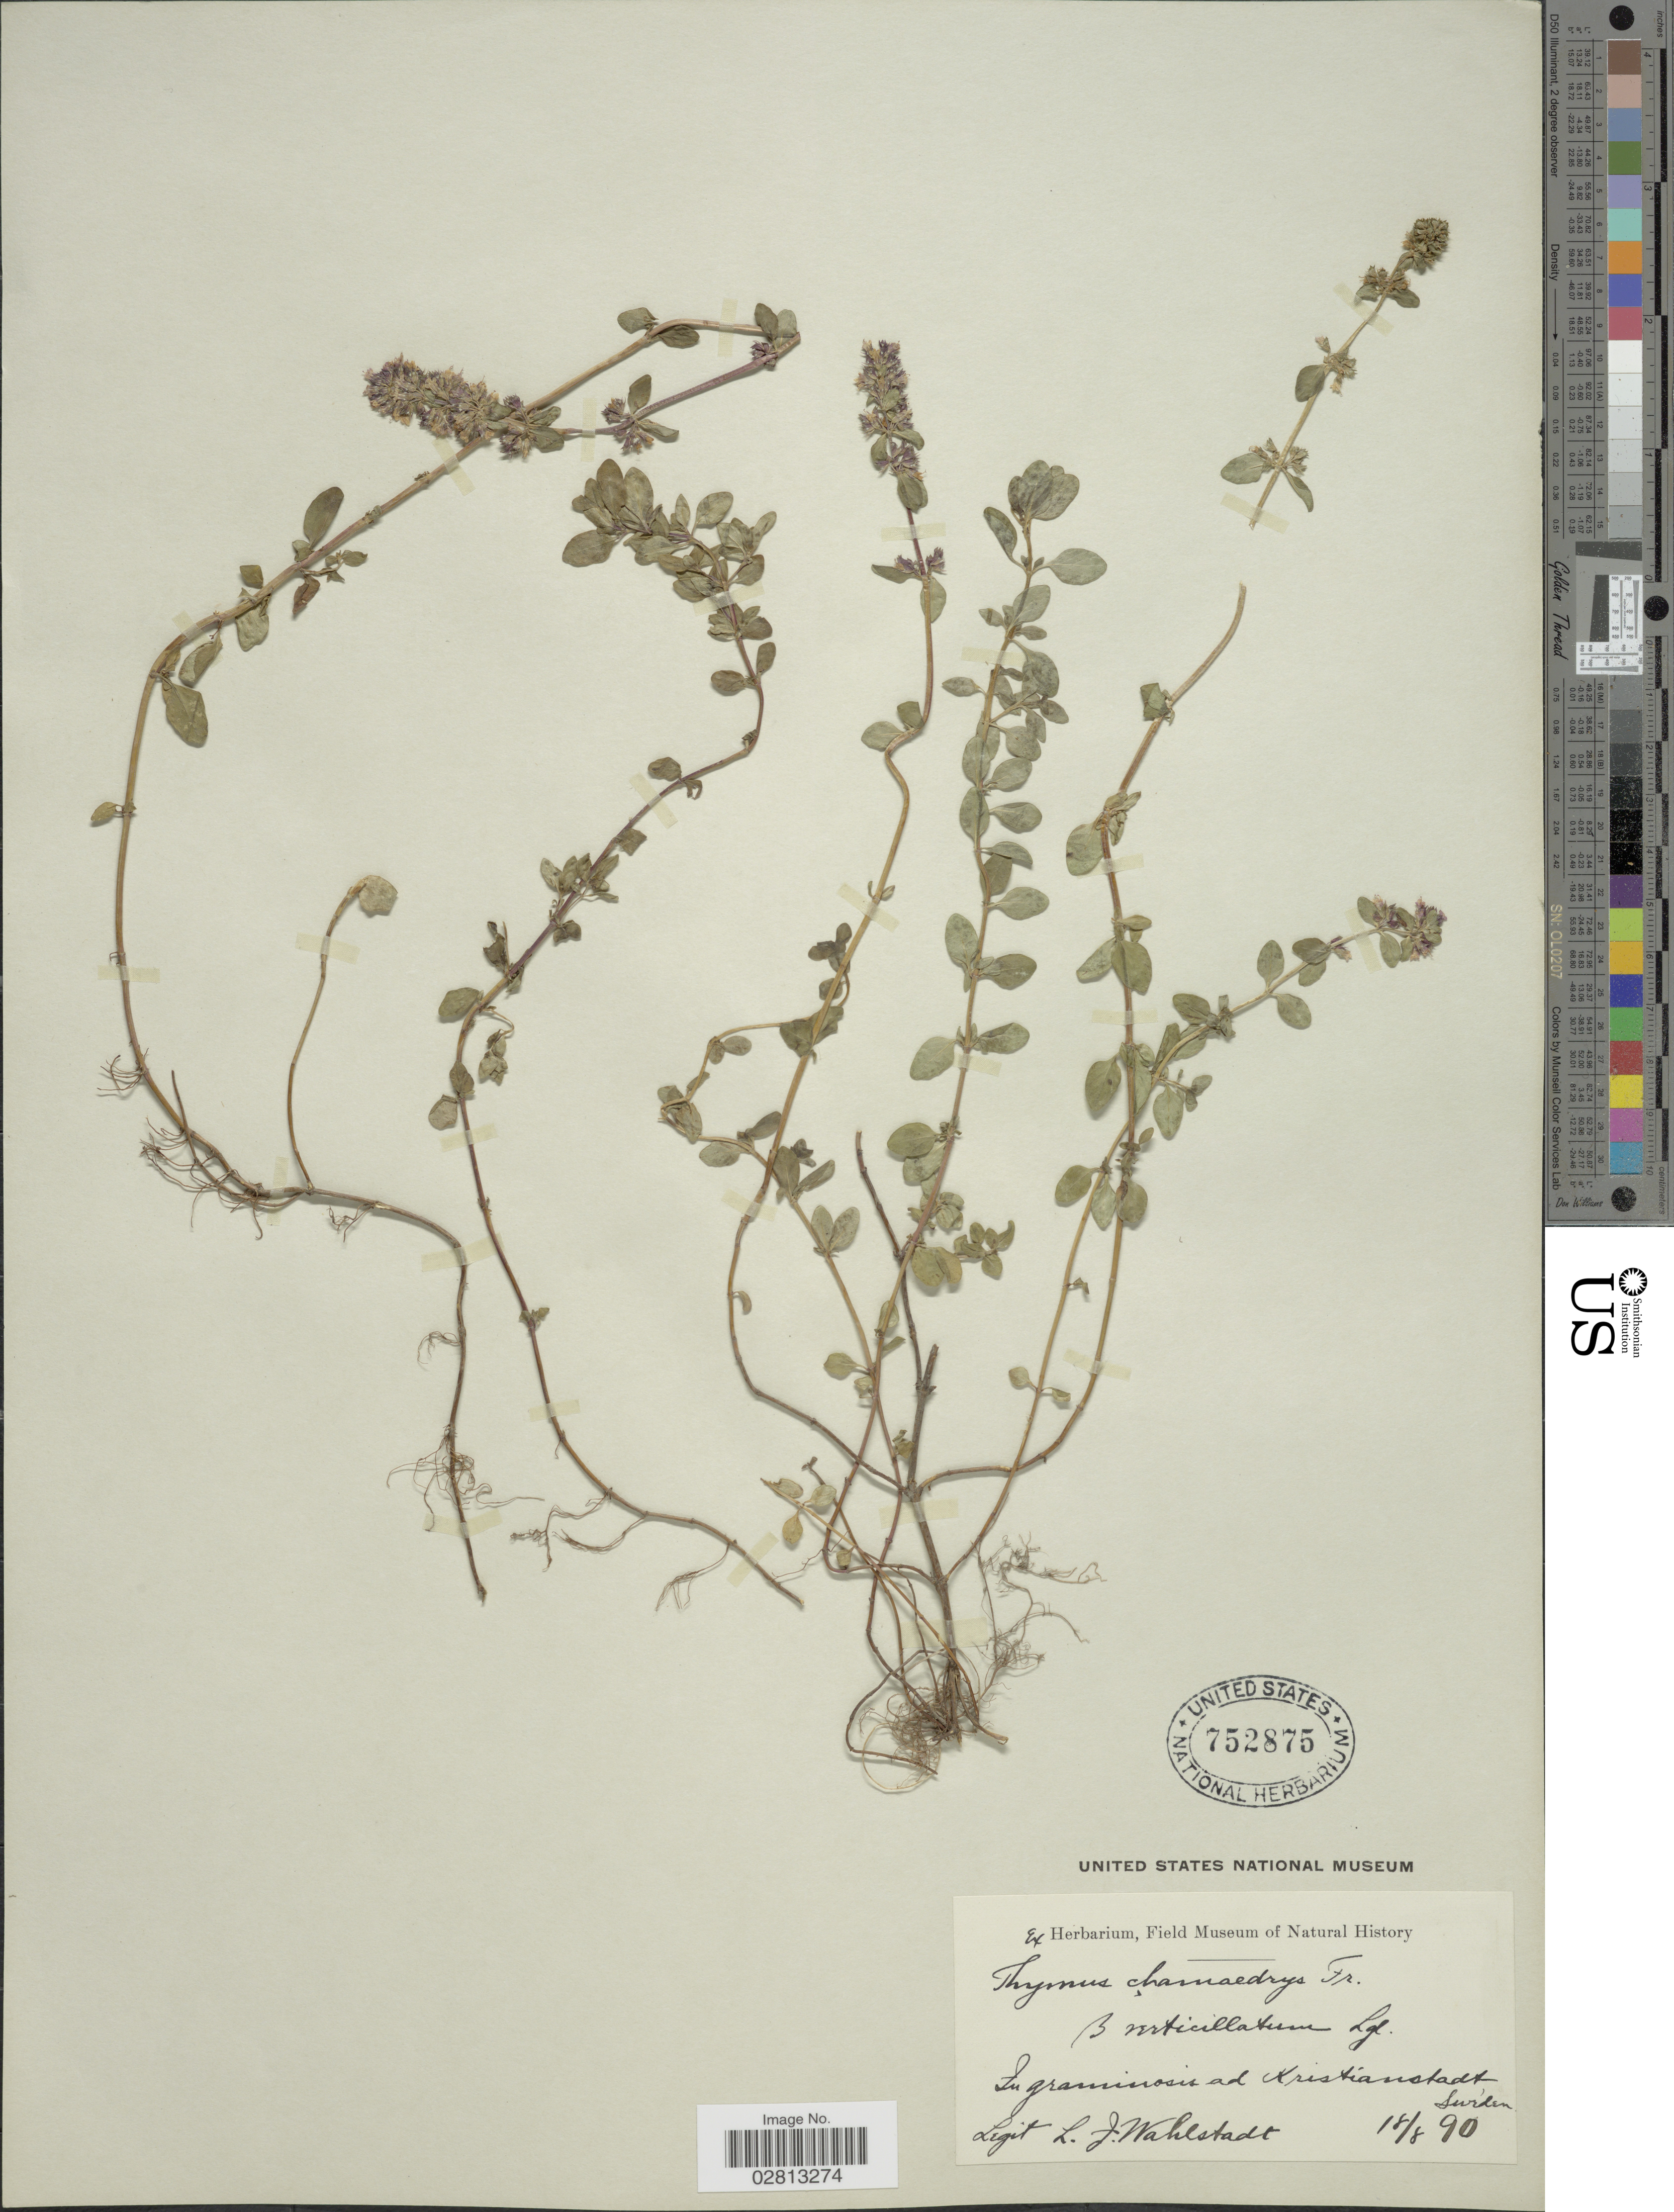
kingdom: Plantae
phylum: Tracheophyta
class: Magnoliopsida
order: Lamiales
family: Lamiaceae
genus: Thymus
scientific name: Thymus chamaedrys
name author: Fr.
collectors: L. J. Wahlstedt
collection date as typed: Transcribed d/m/y: 18/8/90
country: Sweden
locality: In graminosis ad Kristianstadt, Sueden.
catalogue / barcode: US 752875